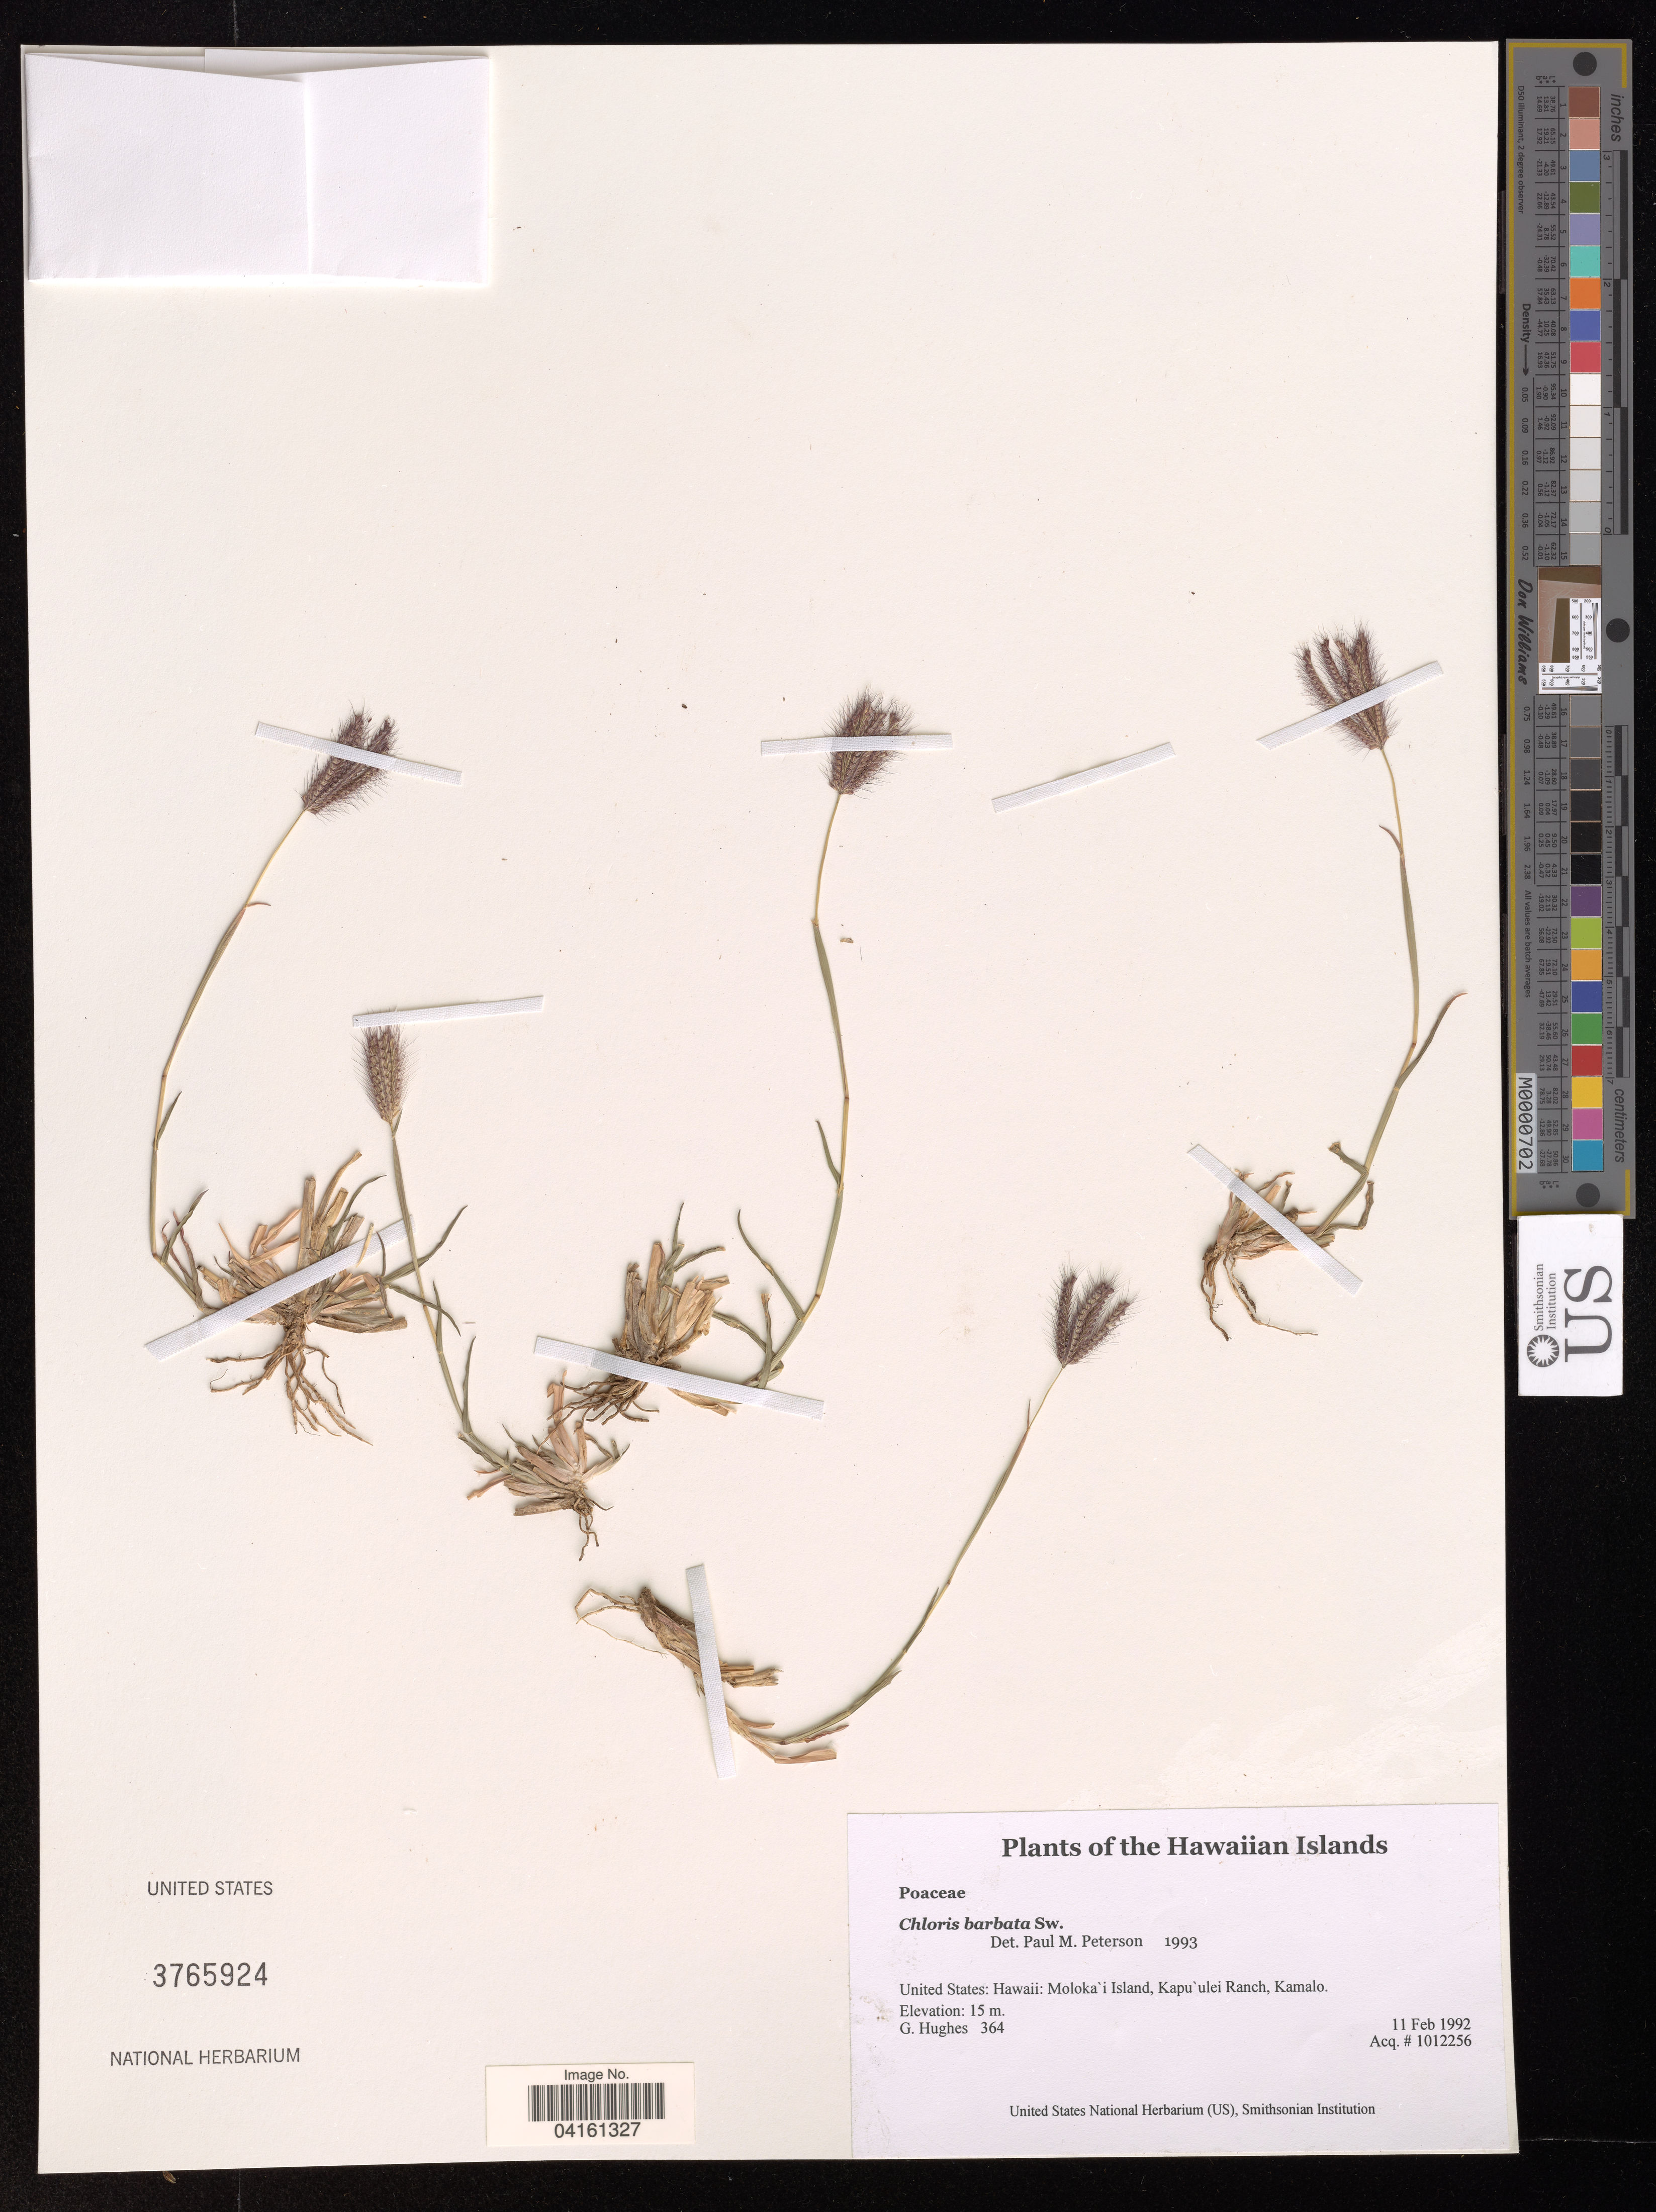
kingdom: Plantae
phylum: Tracheophyta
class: Liliopsida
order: Poales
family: Poaceae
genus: Chloris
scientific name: Chloris barbata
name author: Sw.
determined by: Peterson, Paul M., (BOT), Smithsonian Institution - National Museum of Natural History (UNITED STATES)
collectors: G. Hughes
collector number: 364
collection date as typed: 2-11-92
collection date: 1992-02-11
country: United States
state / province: Hawaii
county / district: Maui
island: Moloka'i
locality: Kapu'ulei Ranch, Kamalo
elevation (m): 15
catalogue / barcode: US 3765924